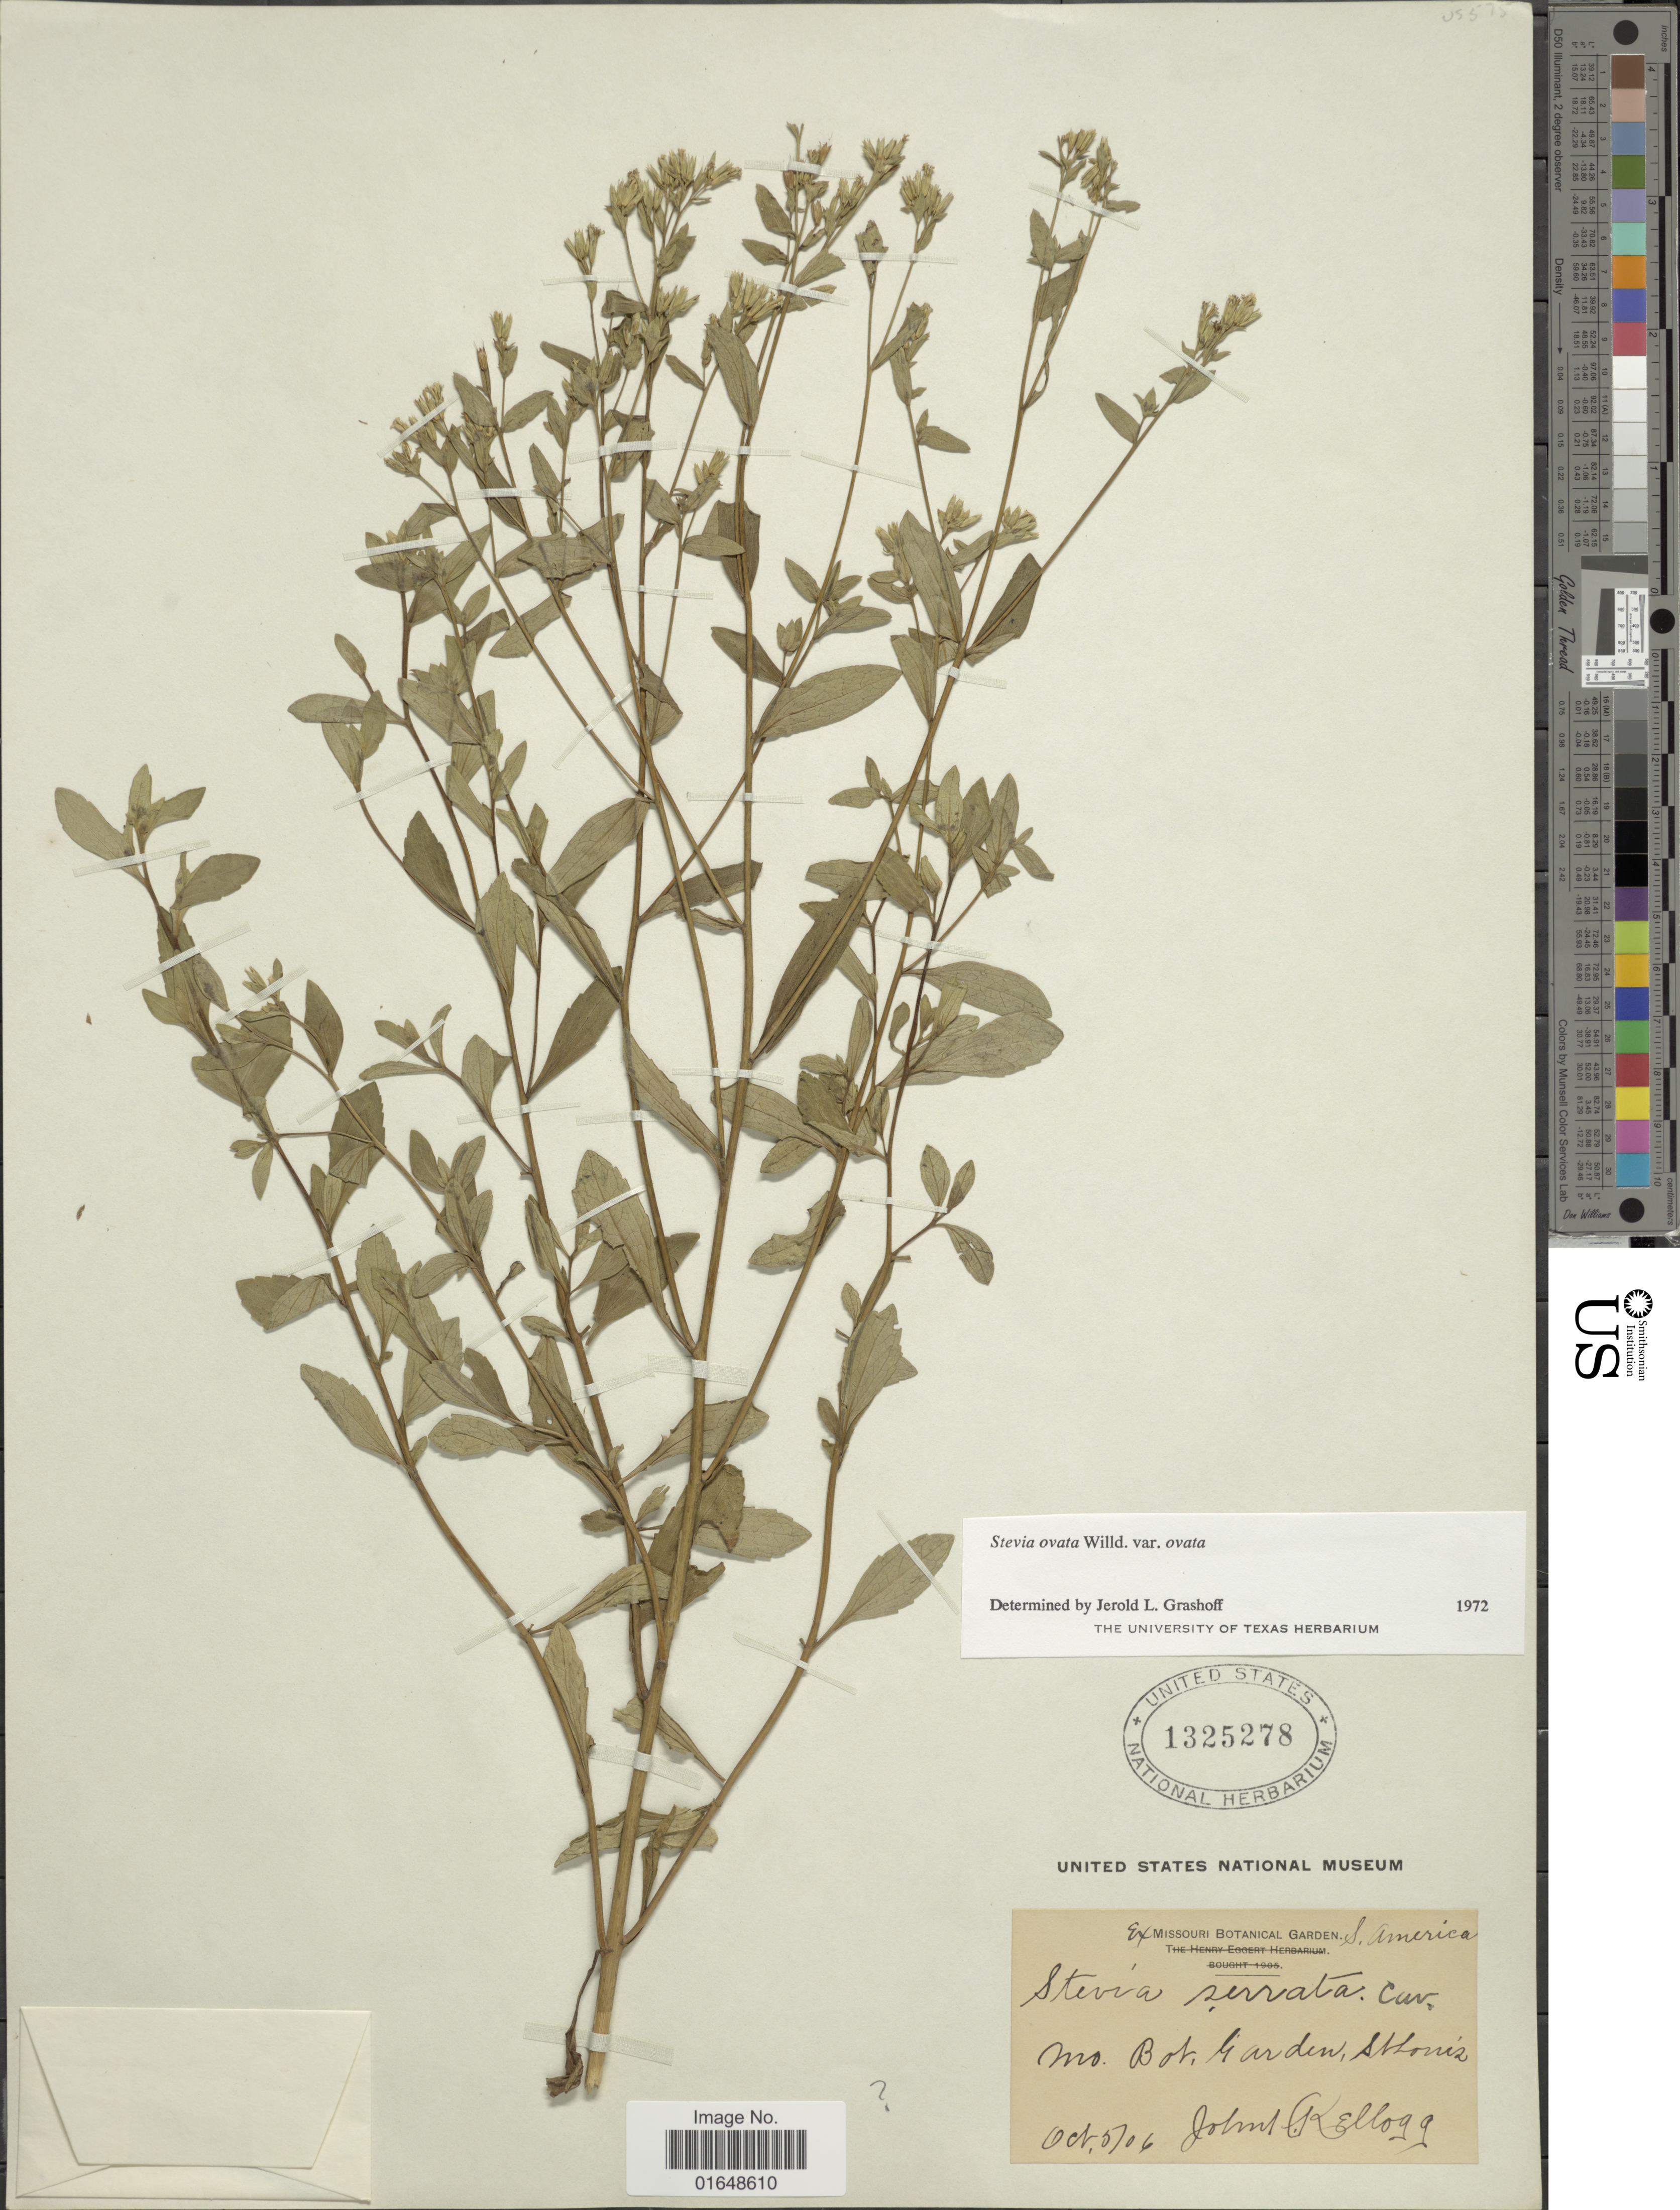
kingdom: Plantae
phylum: Tracheophyta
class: Magnoliopsida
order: Asterales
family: Asteraceae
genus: Stevia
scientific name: Stevia ovata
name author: Willd.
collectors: J. H. Kellogg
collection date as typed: Transcribed d/m/y: 5/10/6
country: United States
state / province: Missouri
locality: Mo. Bot. Garden, St Louis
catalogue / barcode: US 1325278